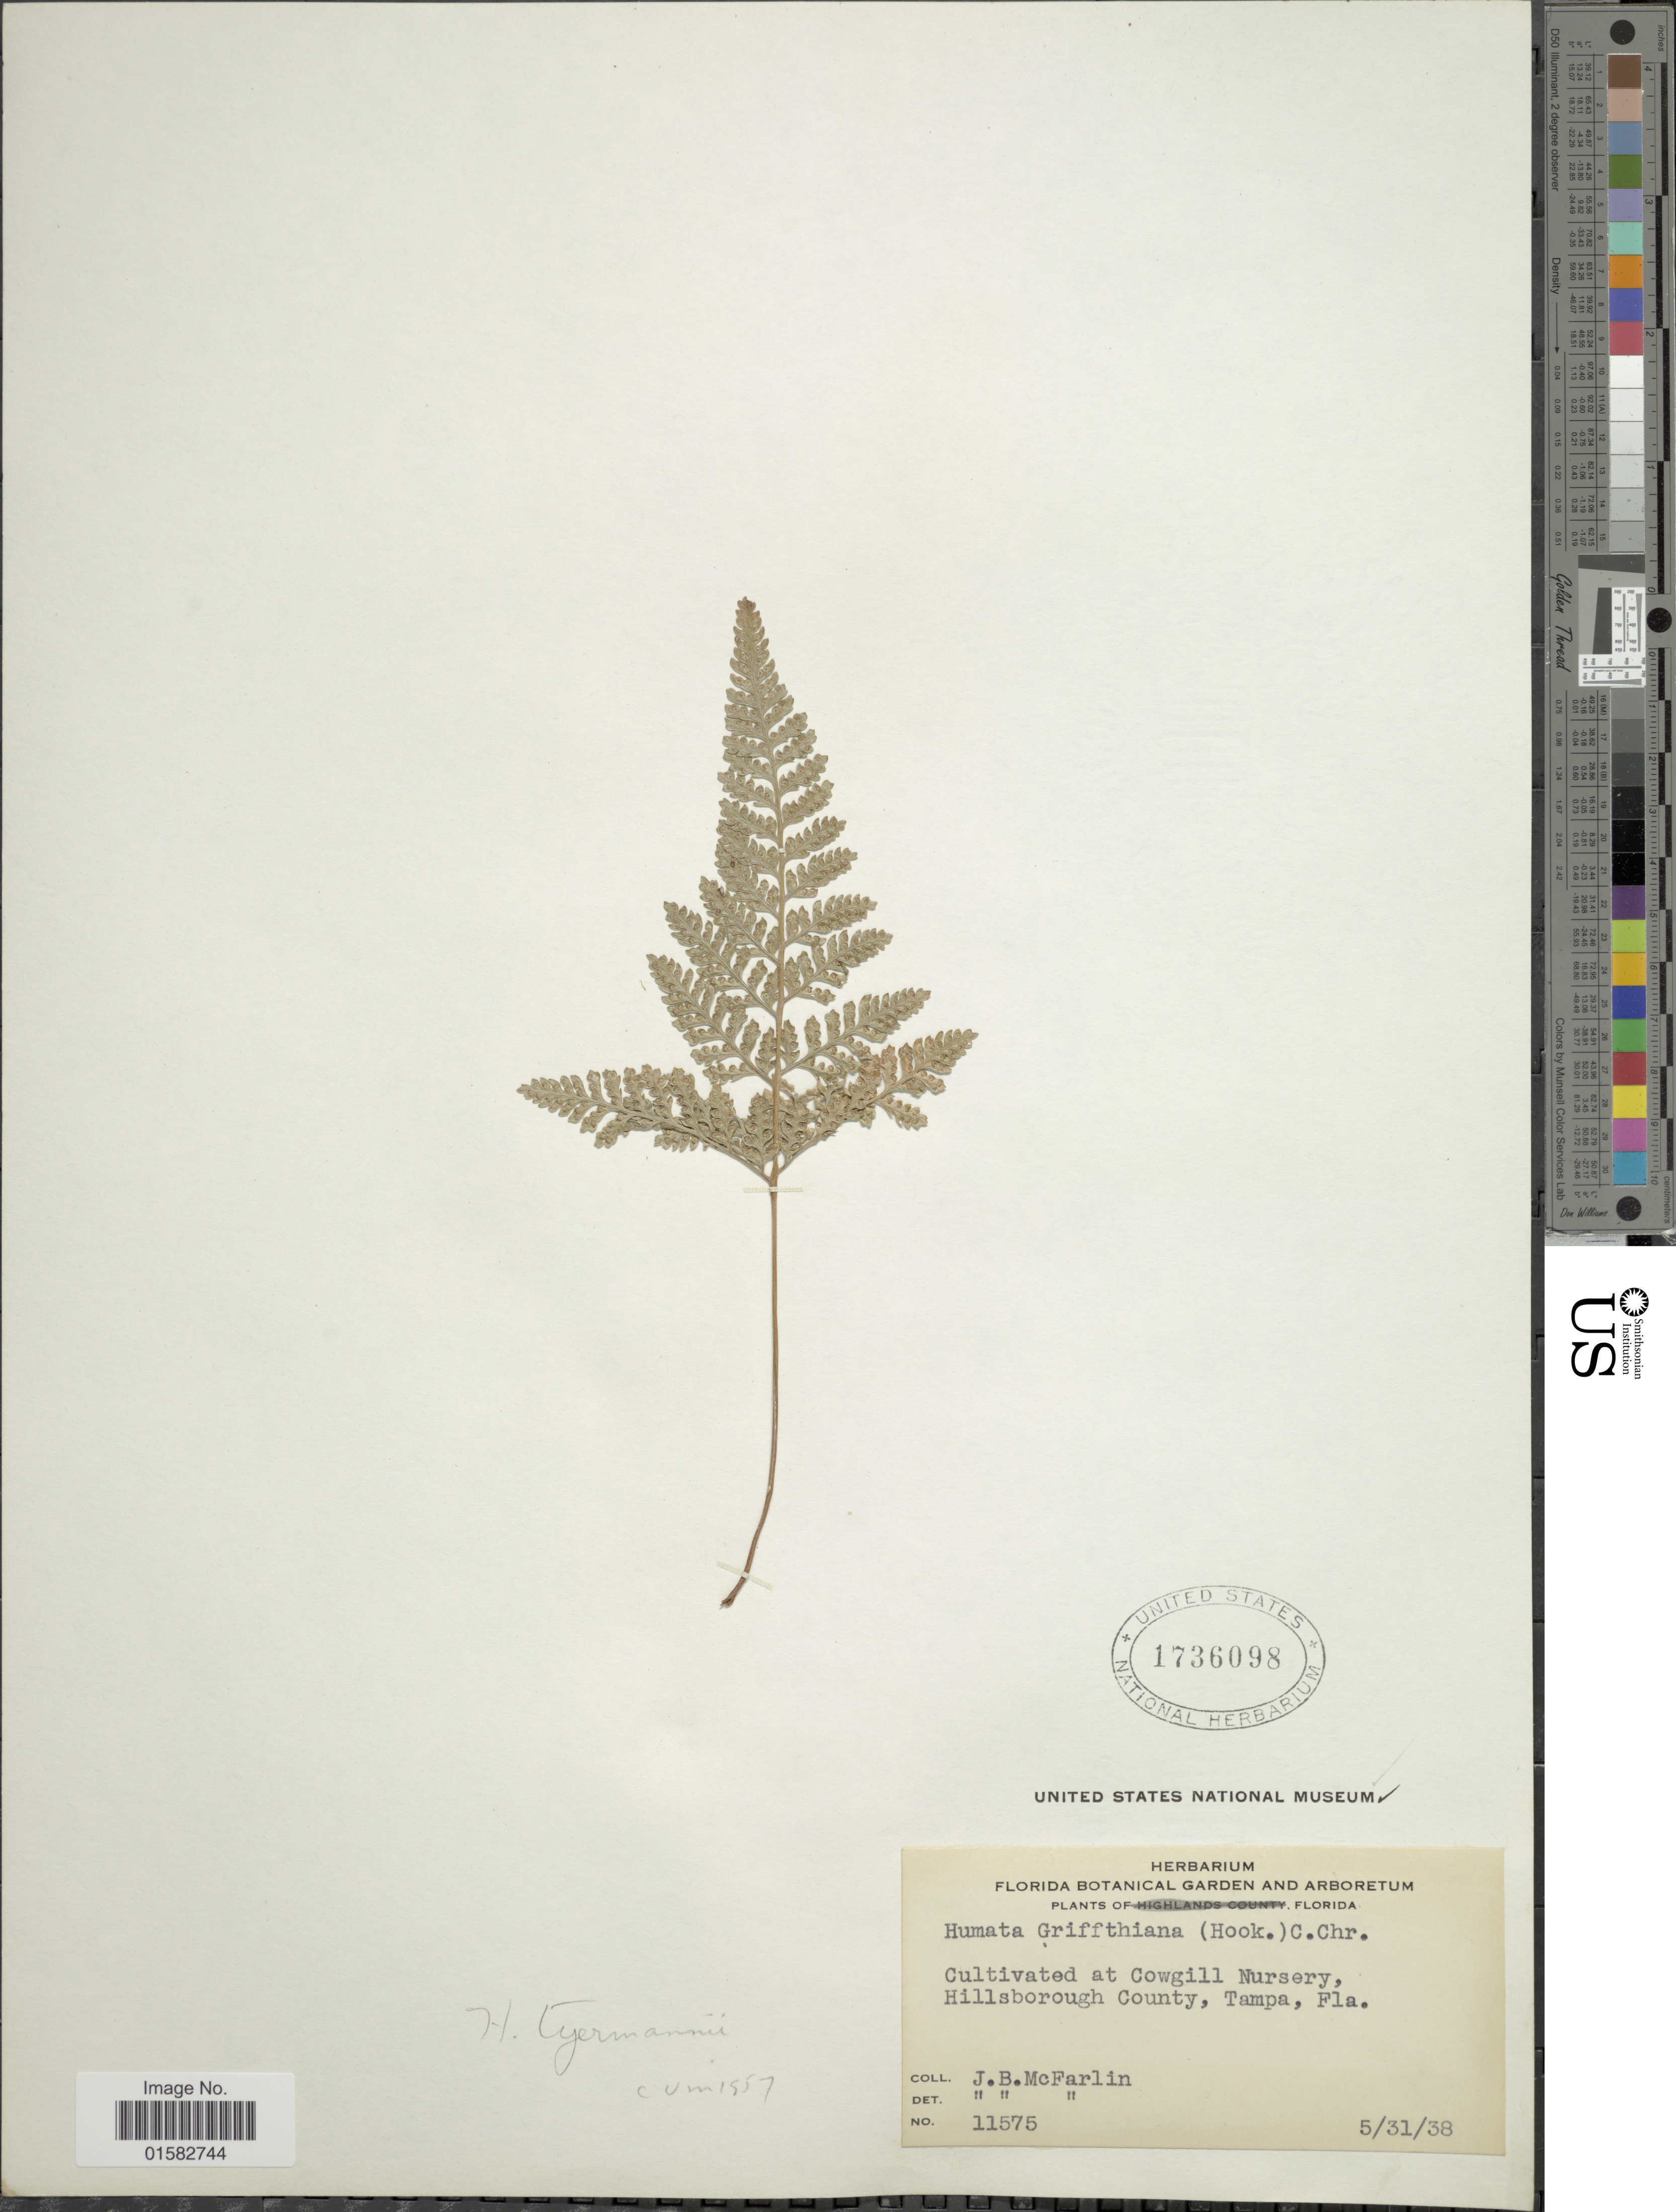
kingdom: Plantae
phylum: Tracheophyta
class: Polypodiopsida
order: Polypodiales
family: Davalliaceae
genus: Davallia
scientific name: Davallia griffithiana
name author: Hook.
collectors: J. McFarlin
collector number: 11575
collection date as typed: Transcribed d/m/y: 31/5/38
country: United States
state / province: Florida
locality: Cultivated at Cowgill Nursery, Hillsborogh County, Tampa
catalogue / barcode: US 1736098